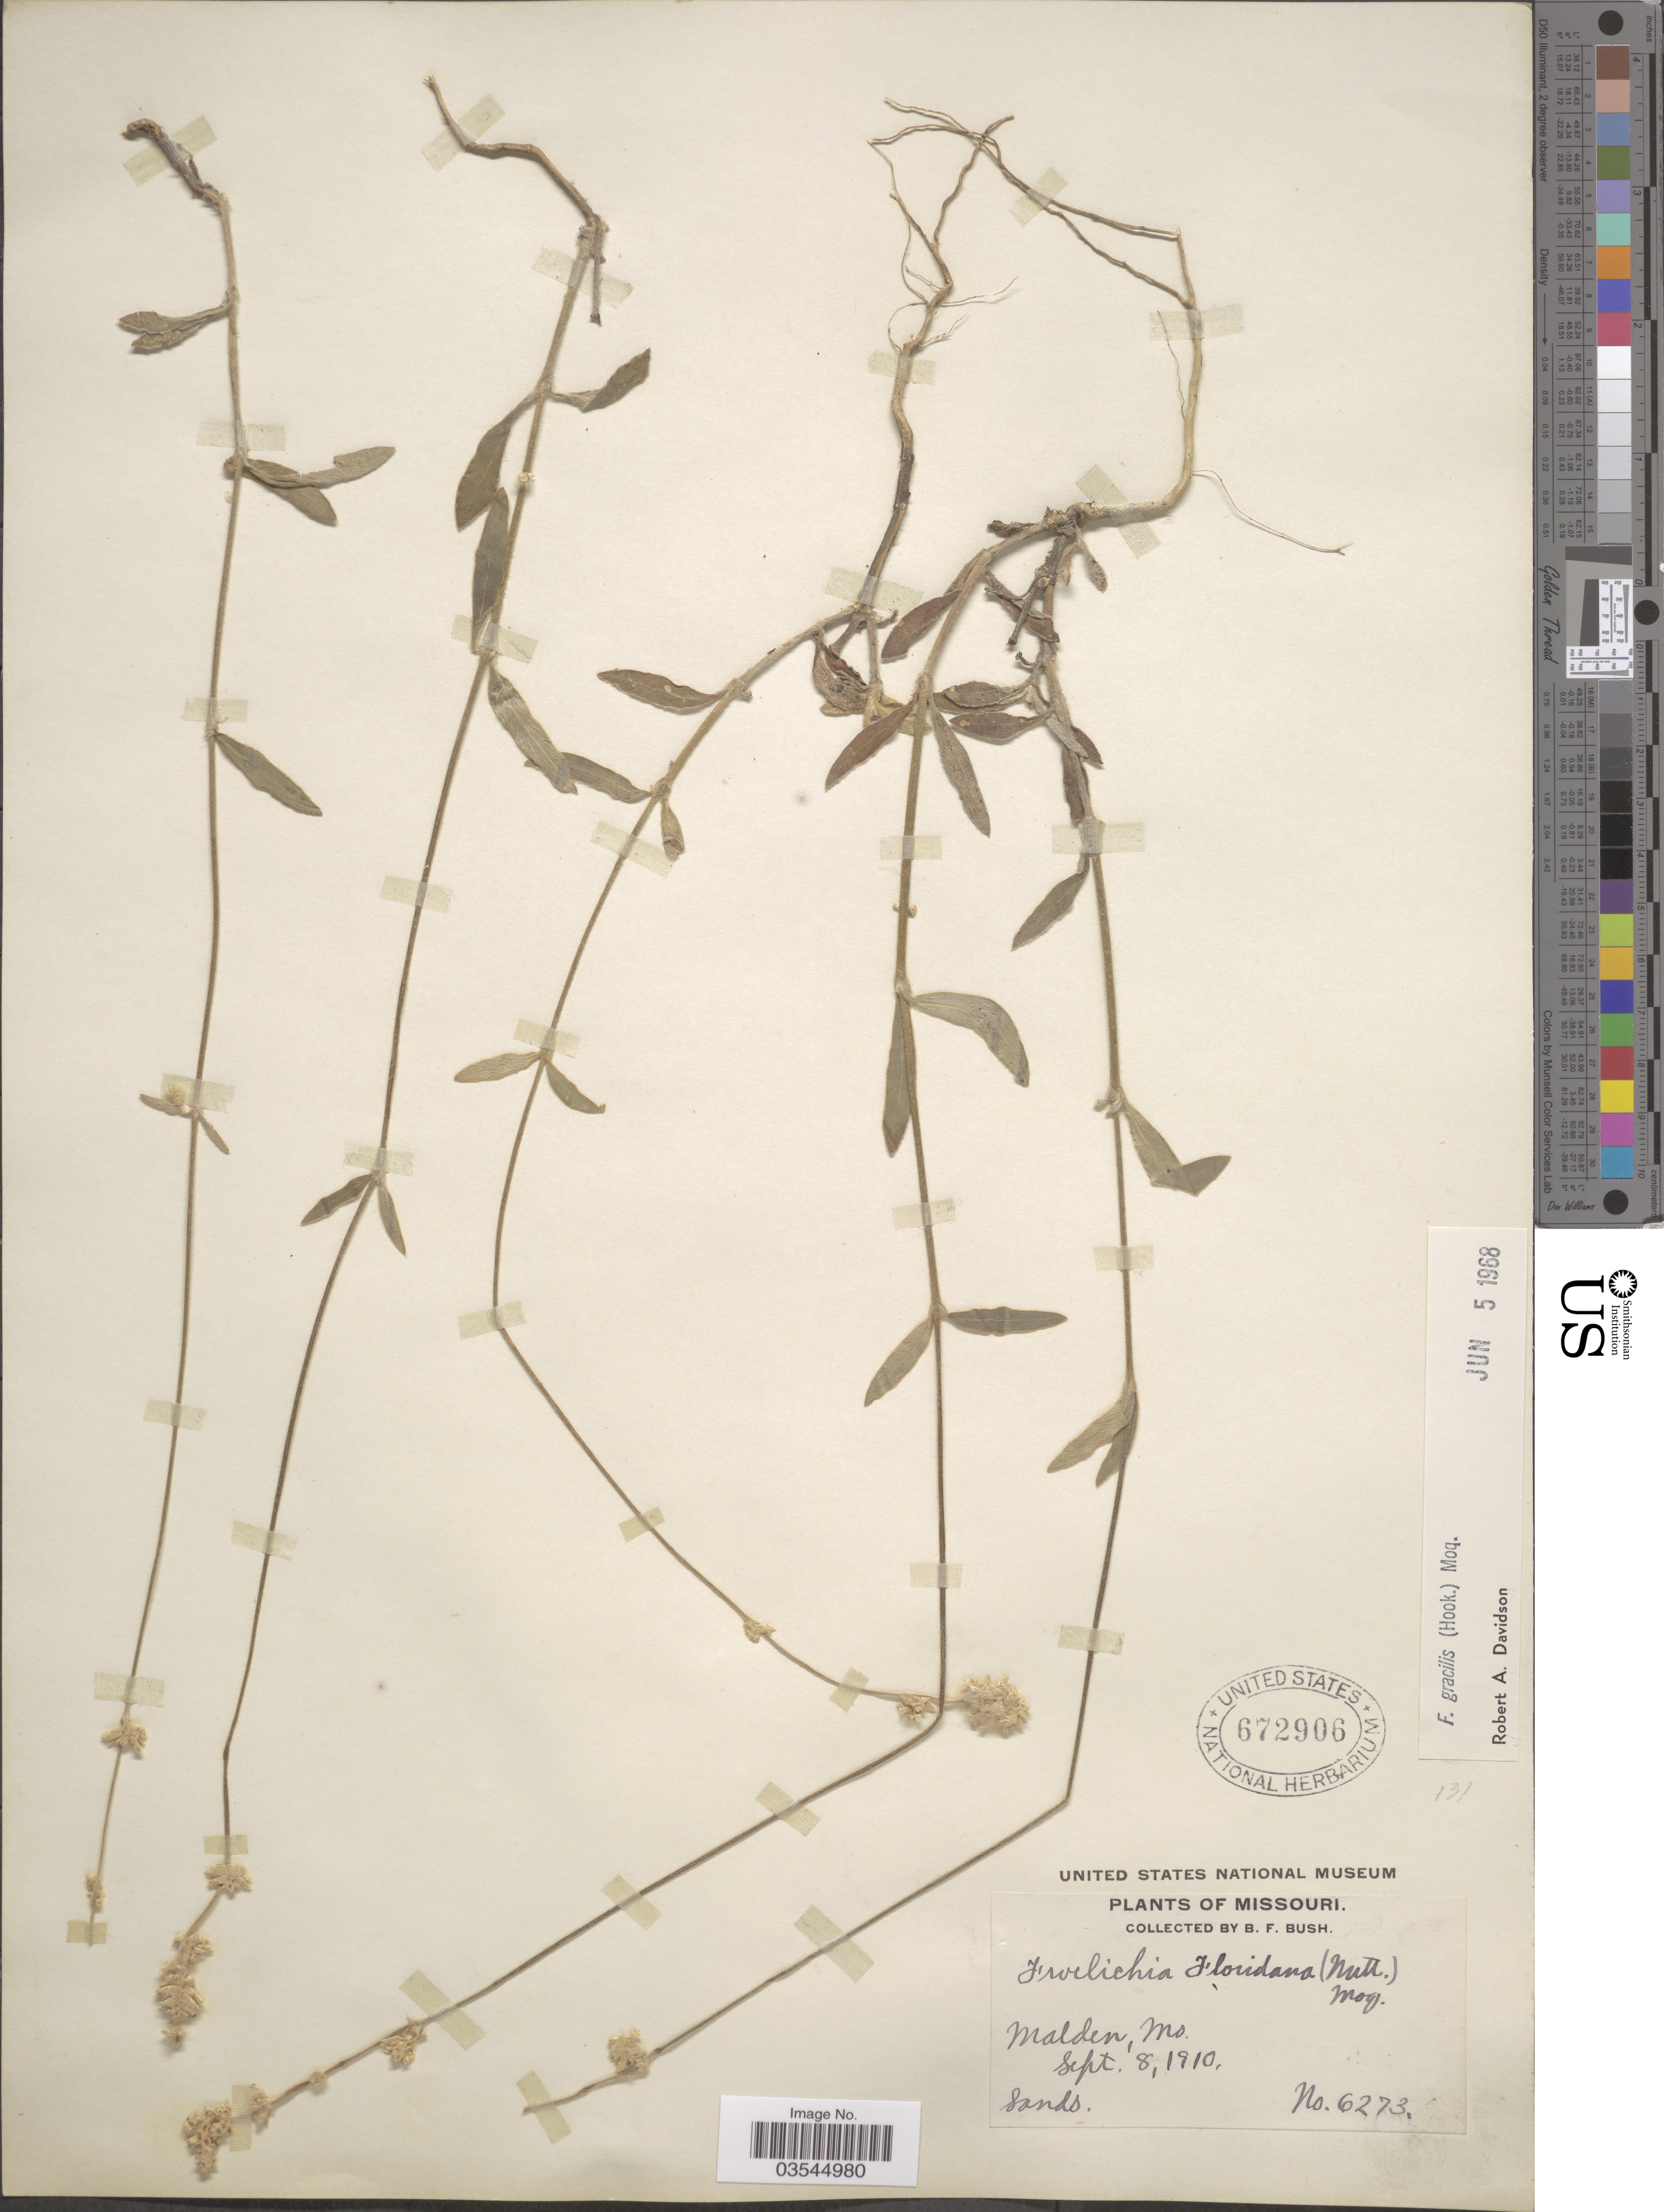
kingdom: Plantae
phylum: Tracheophyta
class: Magnoliopsida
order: Caryophyllales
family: Amaranthaceae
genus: Froelichia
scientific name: Froelichia gracilis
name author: (Hook.) Moq.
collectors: B. F. Bush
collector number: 6273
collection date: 1910-09-08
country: United States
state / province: Missouri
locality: Malden.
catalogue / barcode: US 672906